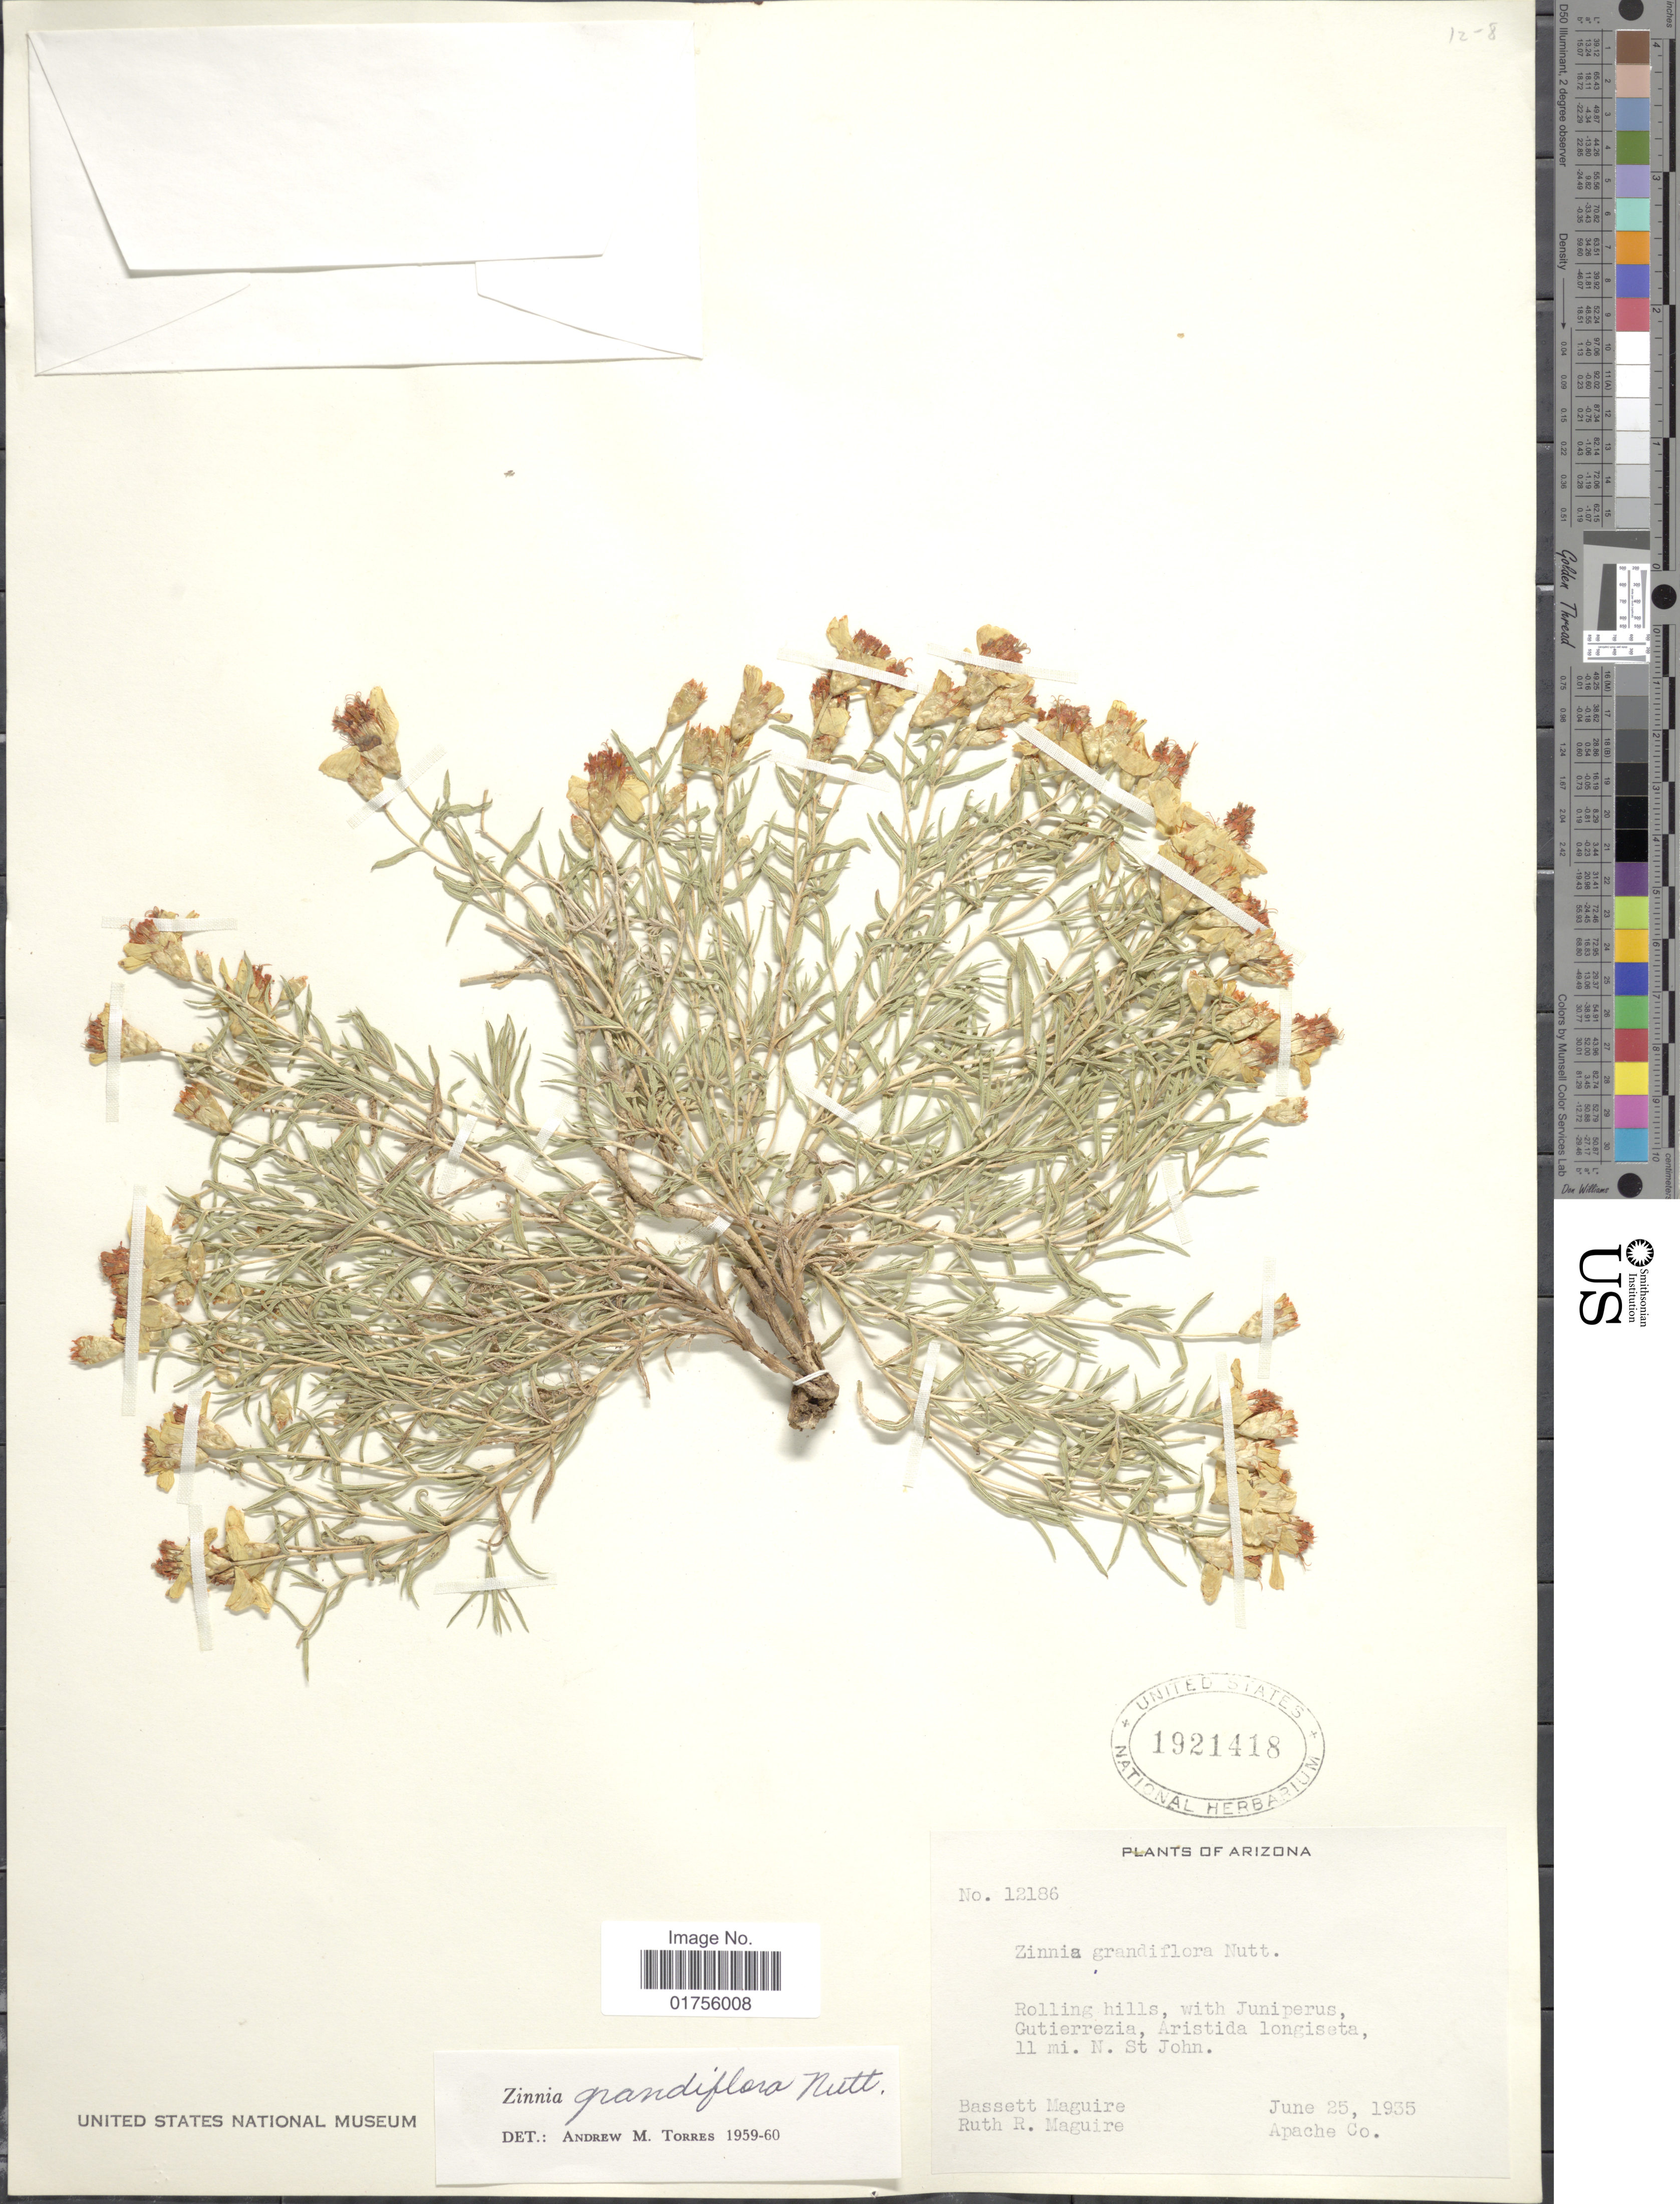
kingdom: Plantae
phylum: Tracheophyta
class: Magnoliopsida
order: Asterales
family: Asteraceae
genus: Zinnia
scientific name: Zinnia grandiflora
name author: Nutt.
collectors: B. Maguire & R. R. Maguire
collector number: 12186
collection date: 1935-06-25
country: United States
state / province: Arizona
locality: Rolling hills, 11 mi. S. St. John, Apache Co.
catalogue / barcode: US 1921418